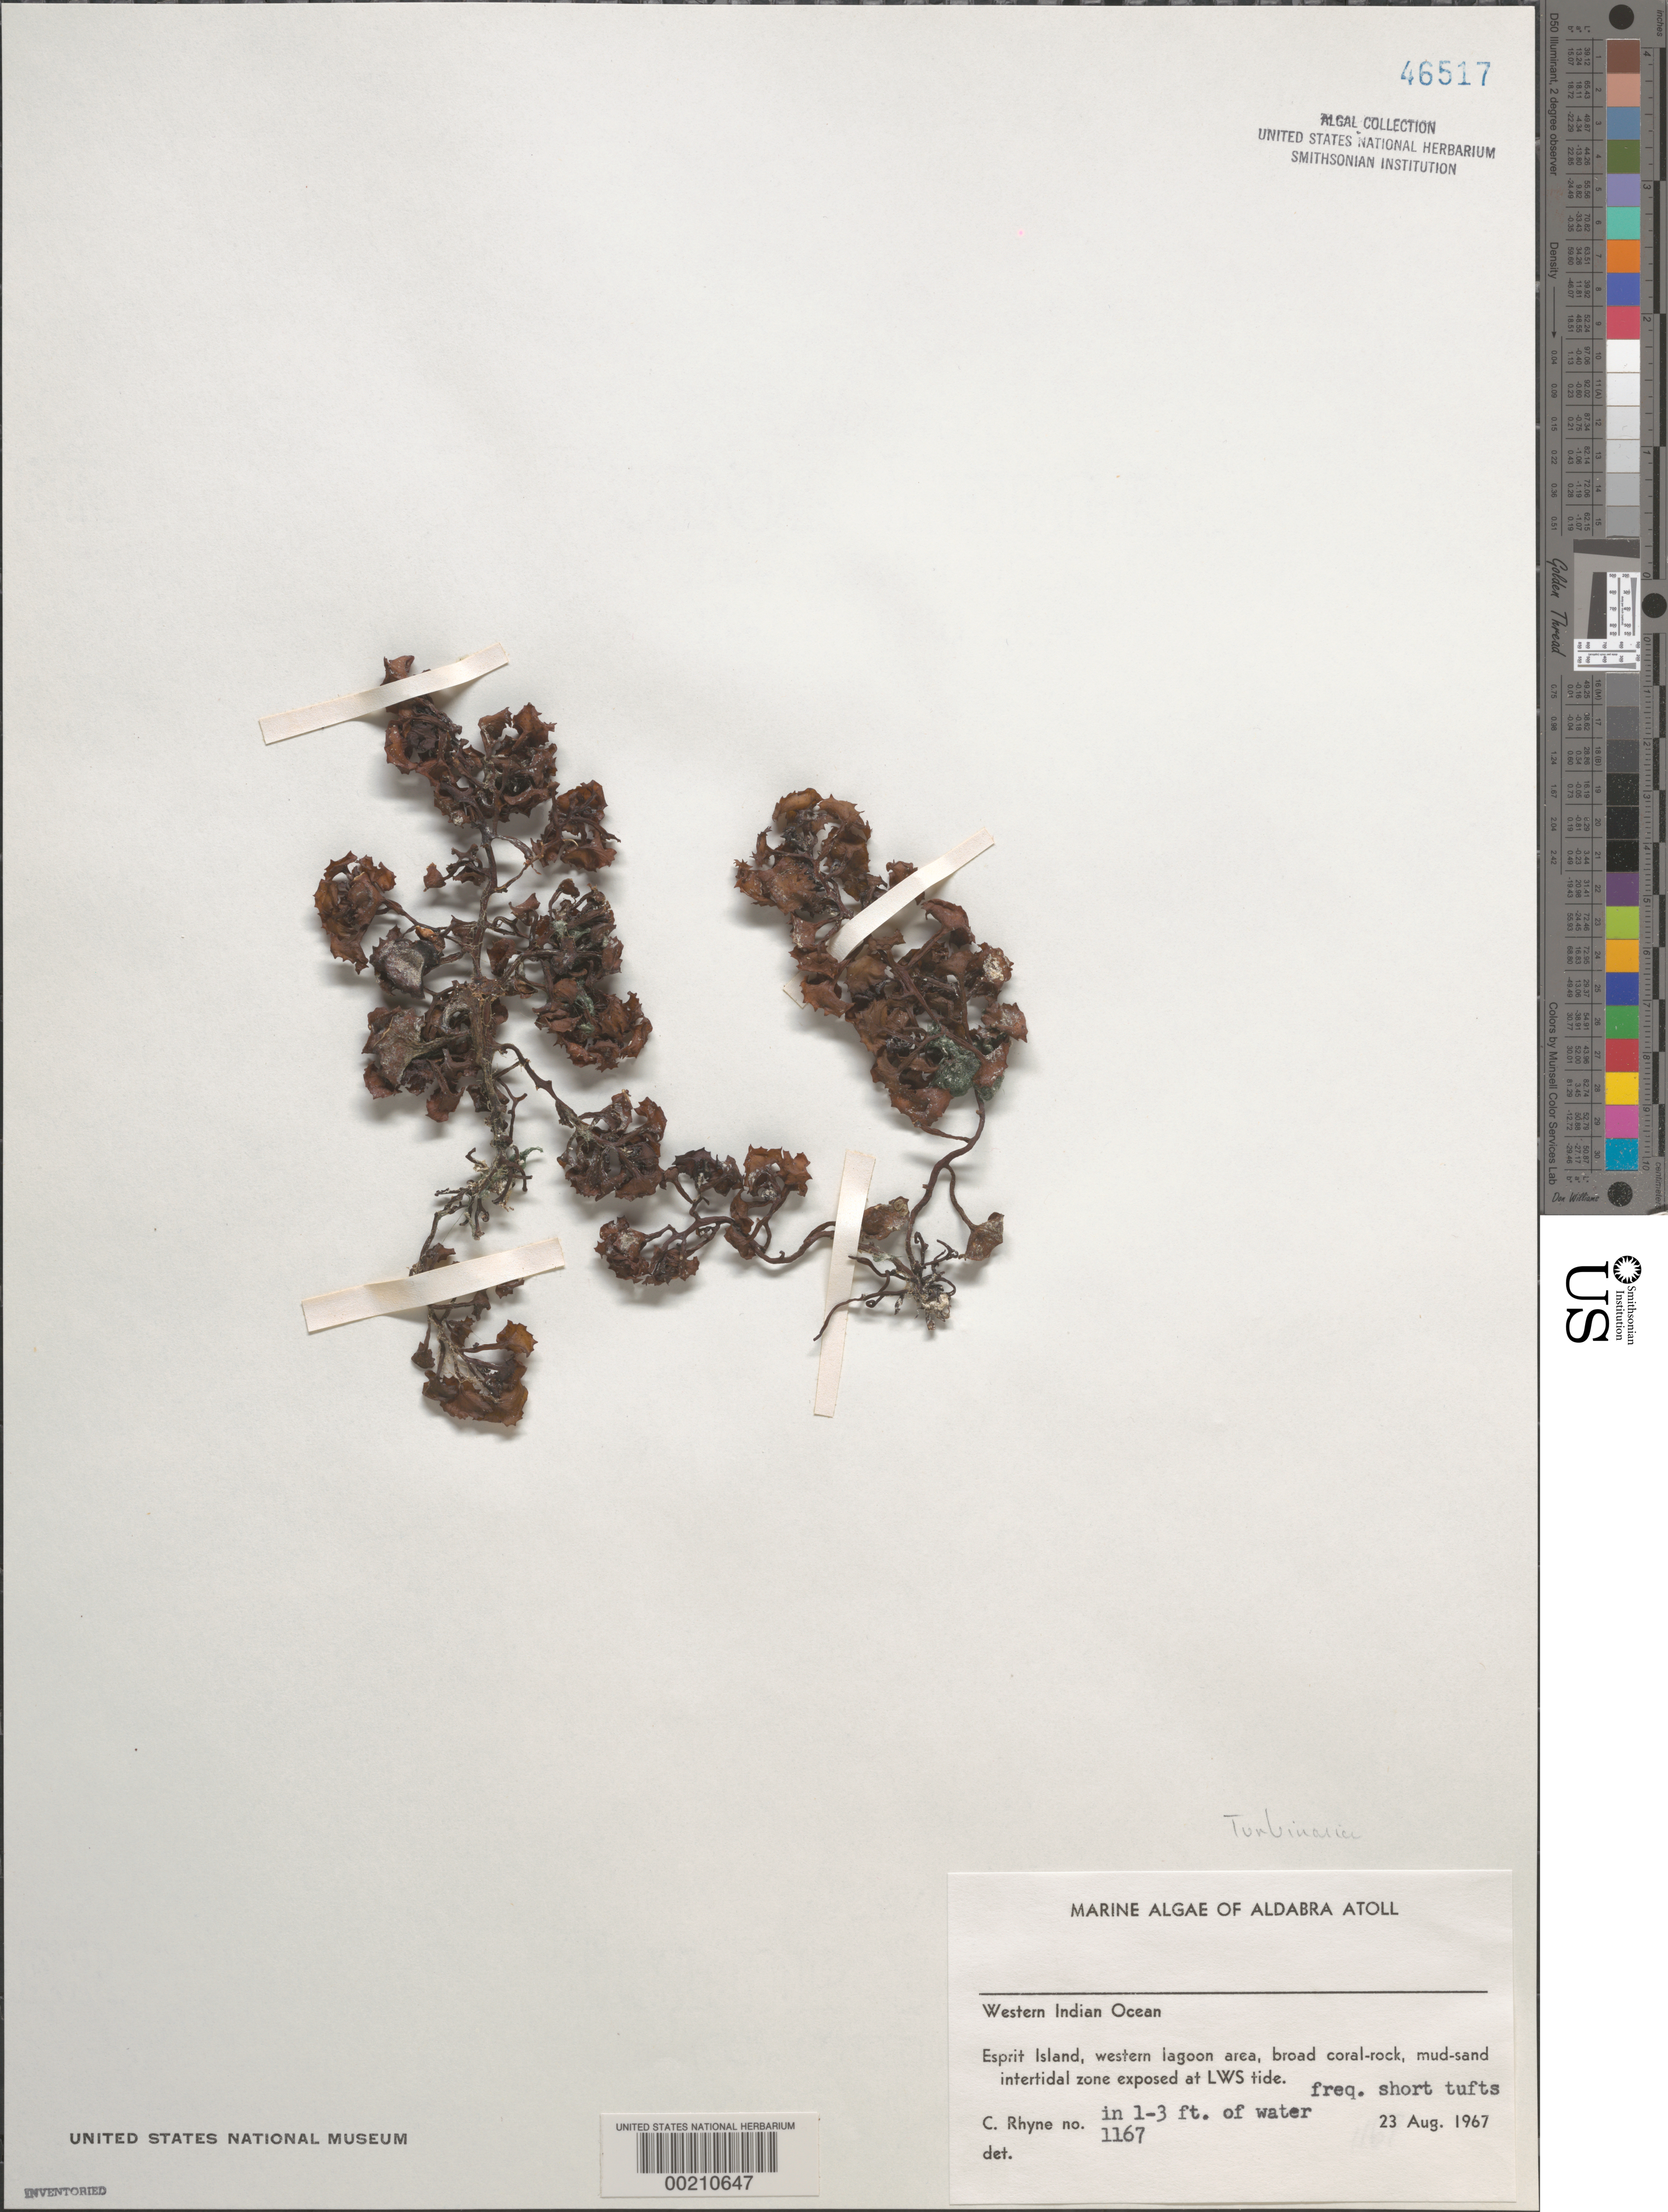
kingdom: Chromista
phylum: Ochrophyta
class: Phaeophyceae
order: Fucales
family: Sargassaceae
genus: Turbinaria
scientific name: Turbinaria sp.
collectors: C. Rhyne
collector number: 1167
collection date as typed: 23 Aug 1967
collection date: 1967-08-23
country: Seychelles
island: Aldabra Atoll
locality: Ile Esprit, Western lagoon area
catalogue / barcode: US 46517